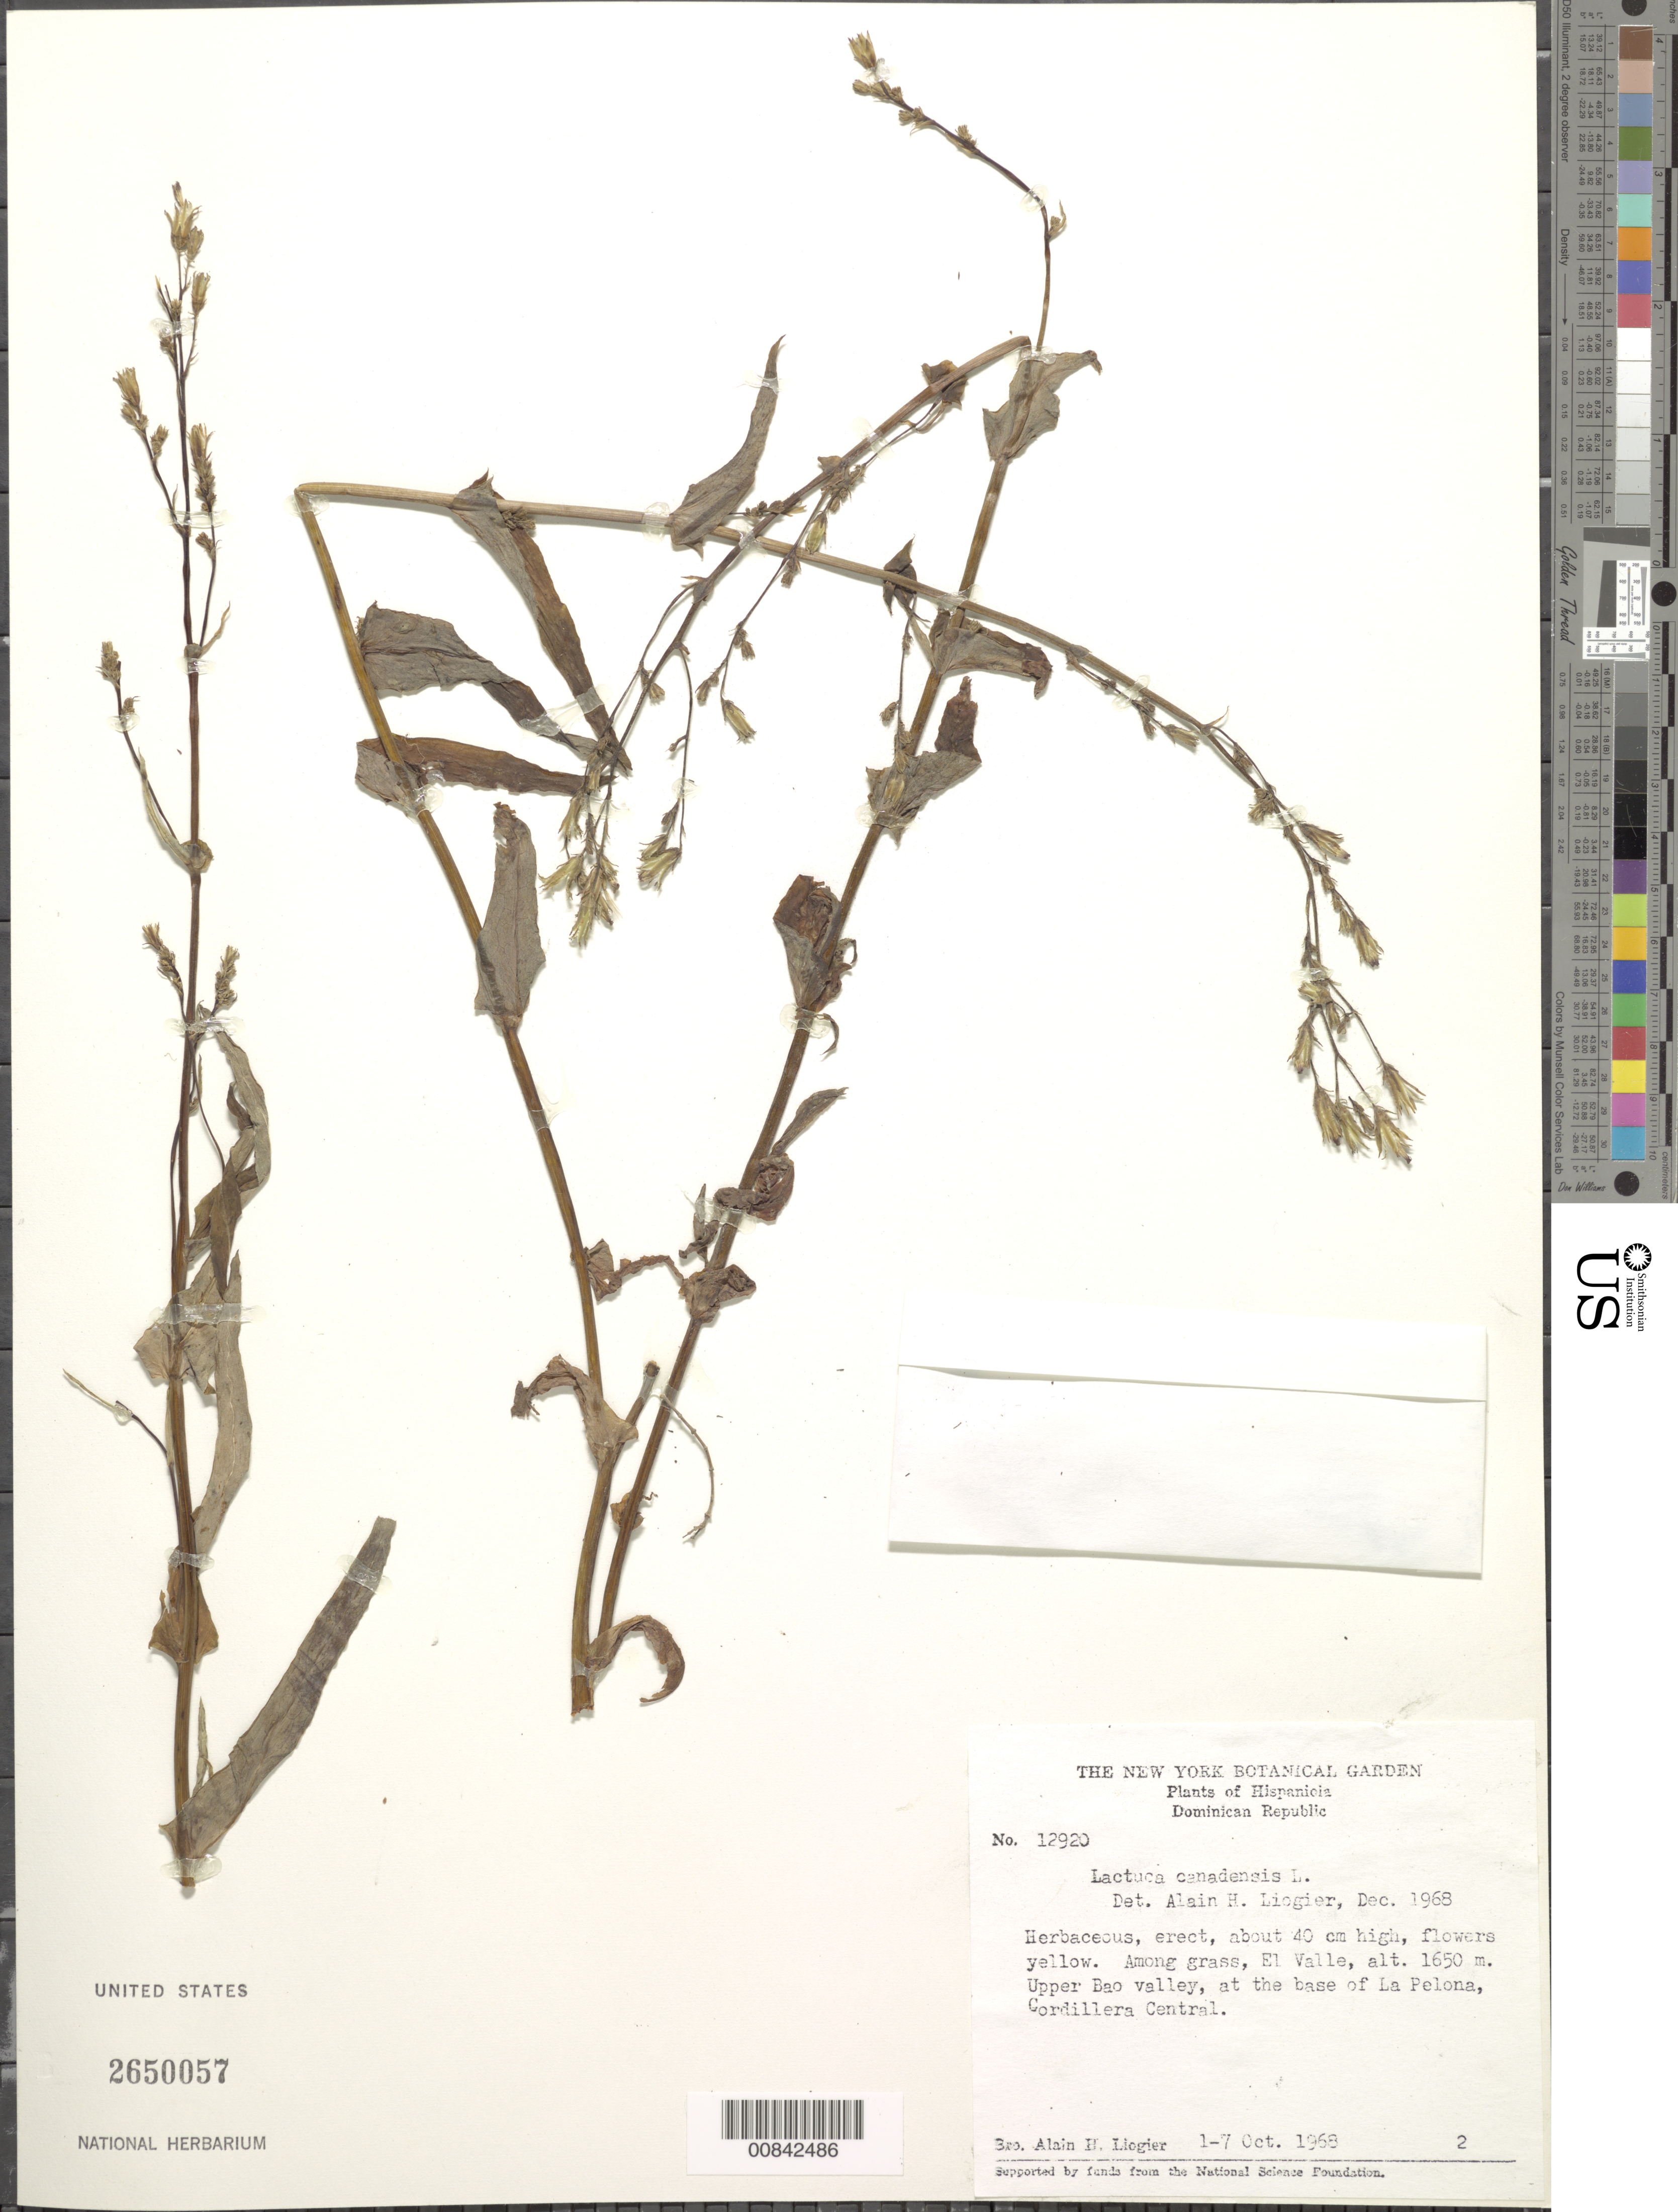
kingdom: Plantae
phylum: Tracheophyta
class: Magnoliopsida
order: Asterales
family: Asteraceae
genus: Lactuca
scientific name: Lactuca canadensis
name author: L.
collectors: A. H. Liogier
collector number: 12920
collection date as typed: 01 Oct 1968 to 07 Oct 1968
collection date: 1968-10-01/1968-10-07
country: Dominican Republic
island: Hispaniola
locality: El Valle, upper Bao valley, at the base of La Pelona, Cordillera Central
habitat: Among grass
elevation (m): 1650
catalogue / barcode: US 2650057